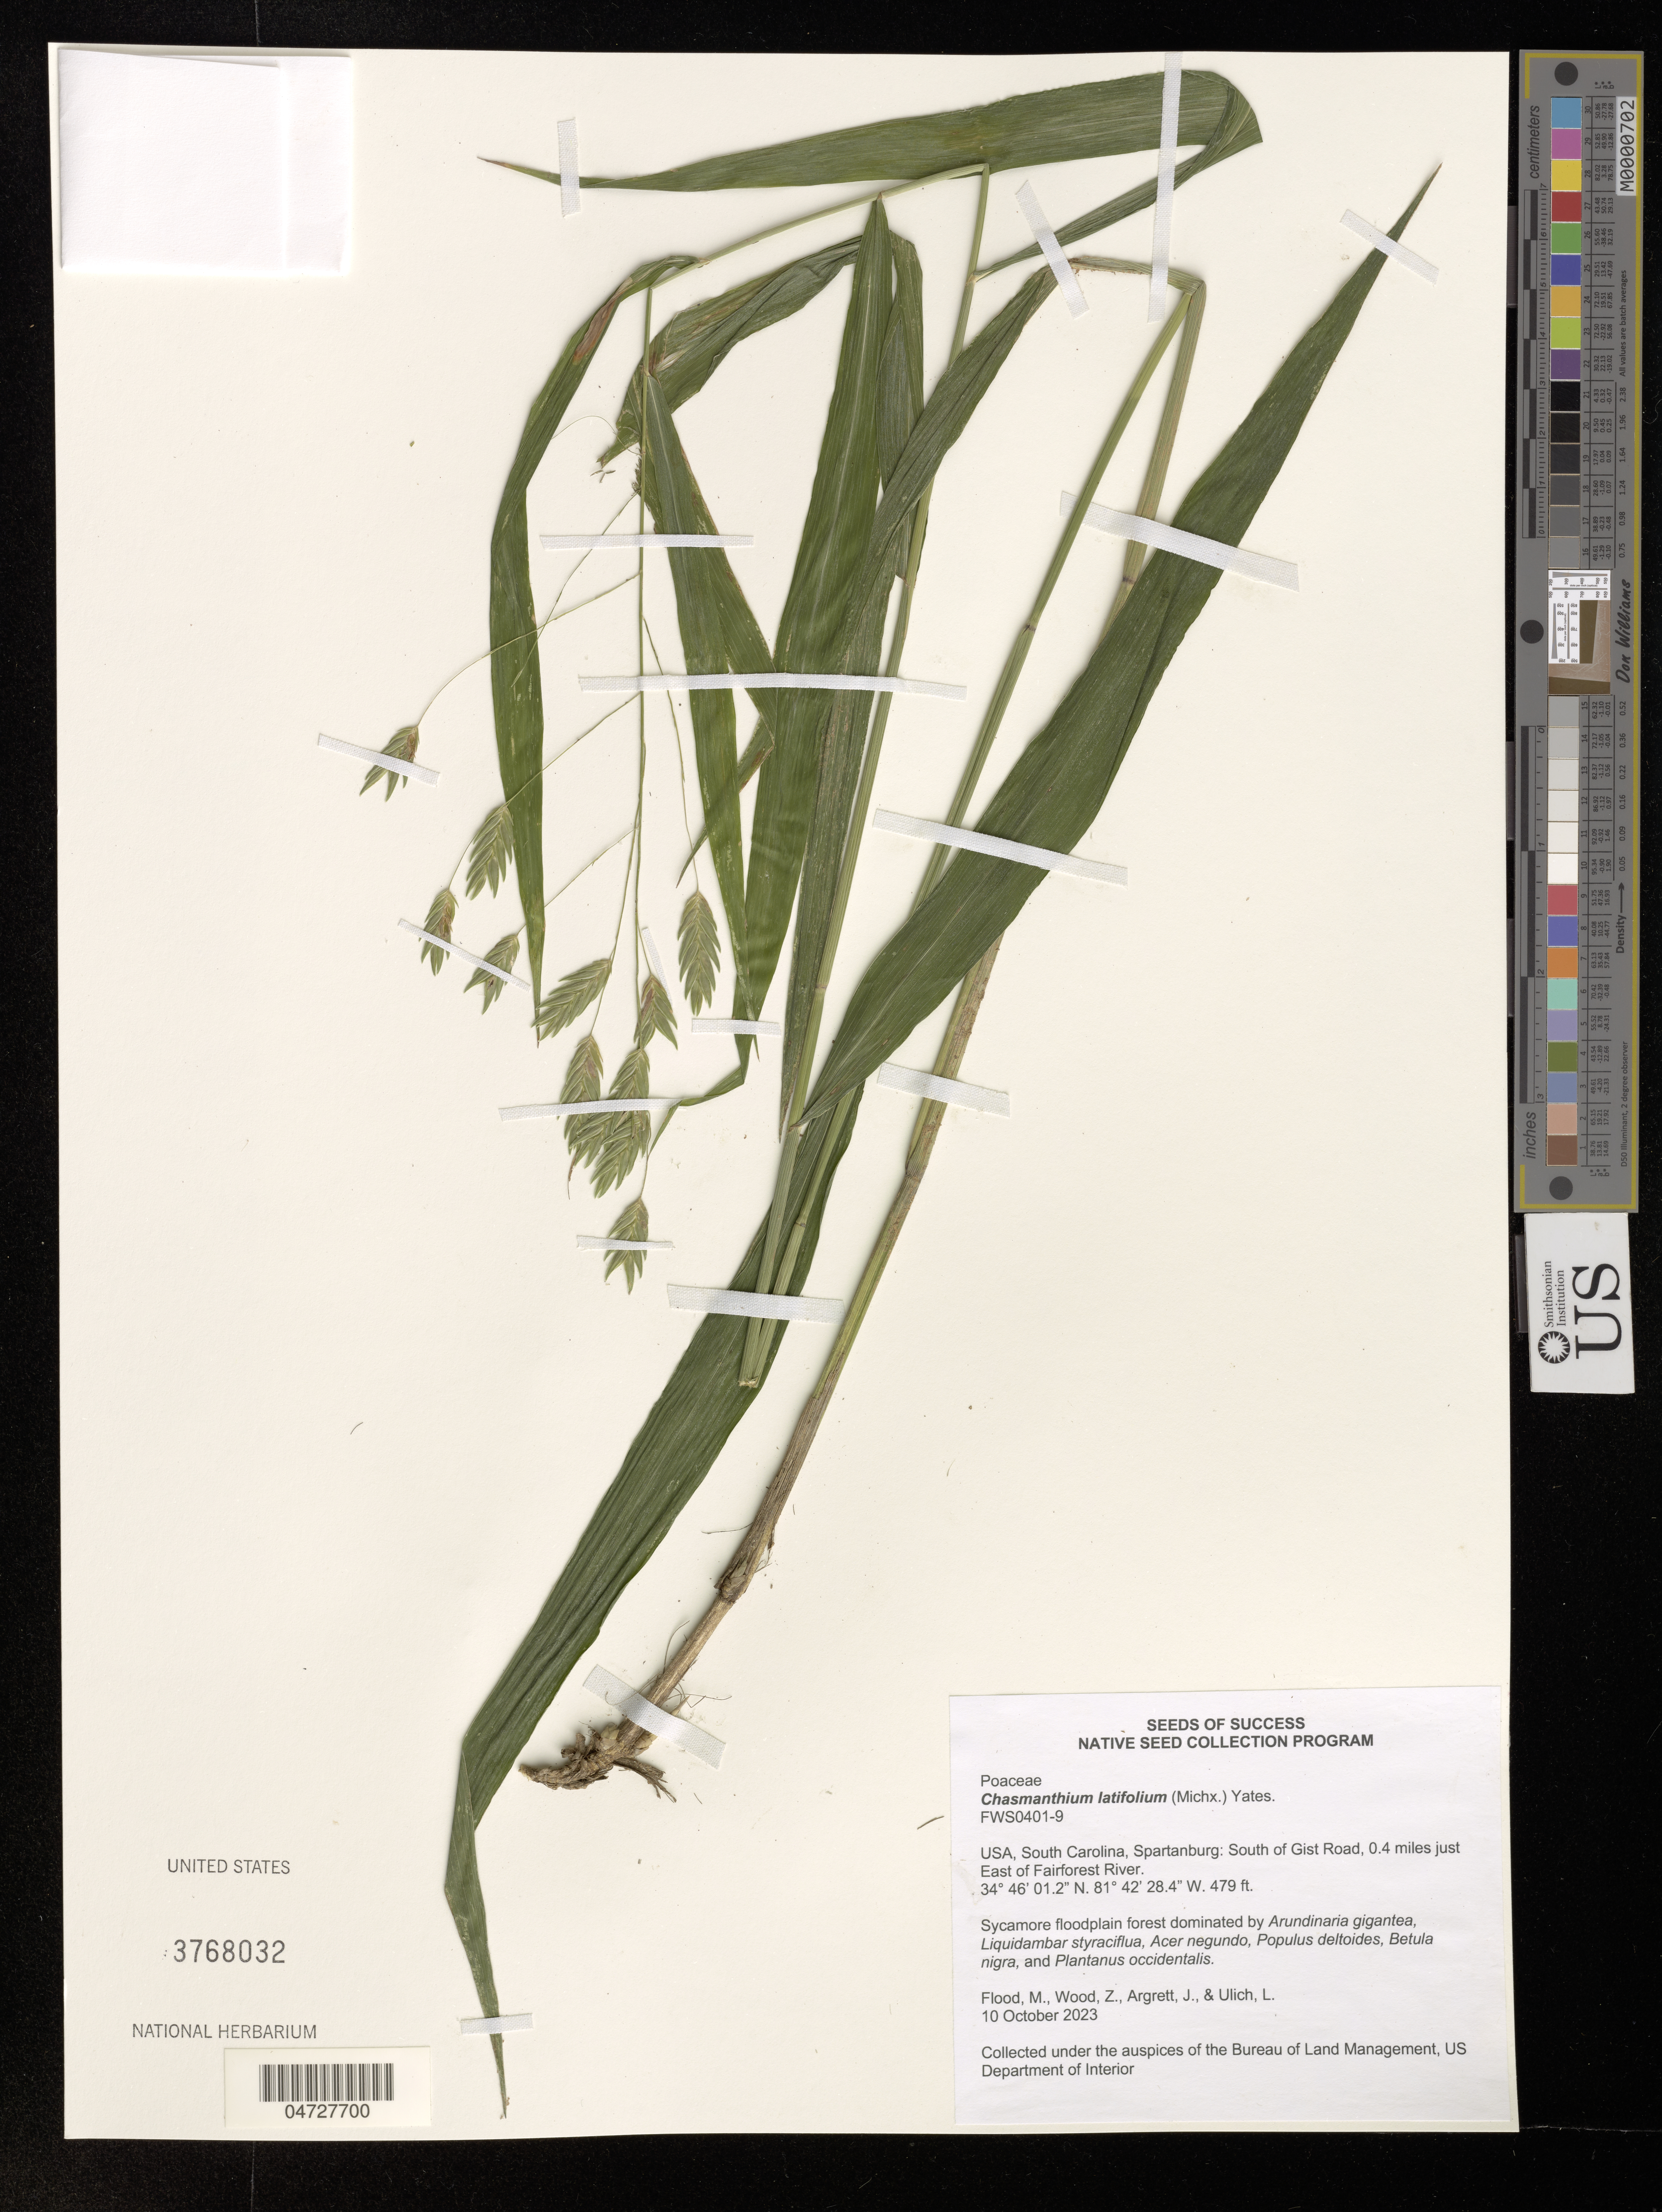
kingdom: Plantae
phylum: Tracheophyta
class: Liliopsida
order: Poales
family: Poaceae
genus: Chasmanthium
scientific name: Chasmanthium latifolium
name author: (Michx.) H.O. Yates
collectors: M. Flood, Z. Wood, J. Argrett & L. Ulich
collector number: FWS0401-9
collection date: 2023-10-10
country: United States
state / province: South Carolina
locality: Spartanburg: South of Gist Road, 0.4 miles just East of Fairforest River.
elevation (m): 146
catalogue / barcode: US 3768032